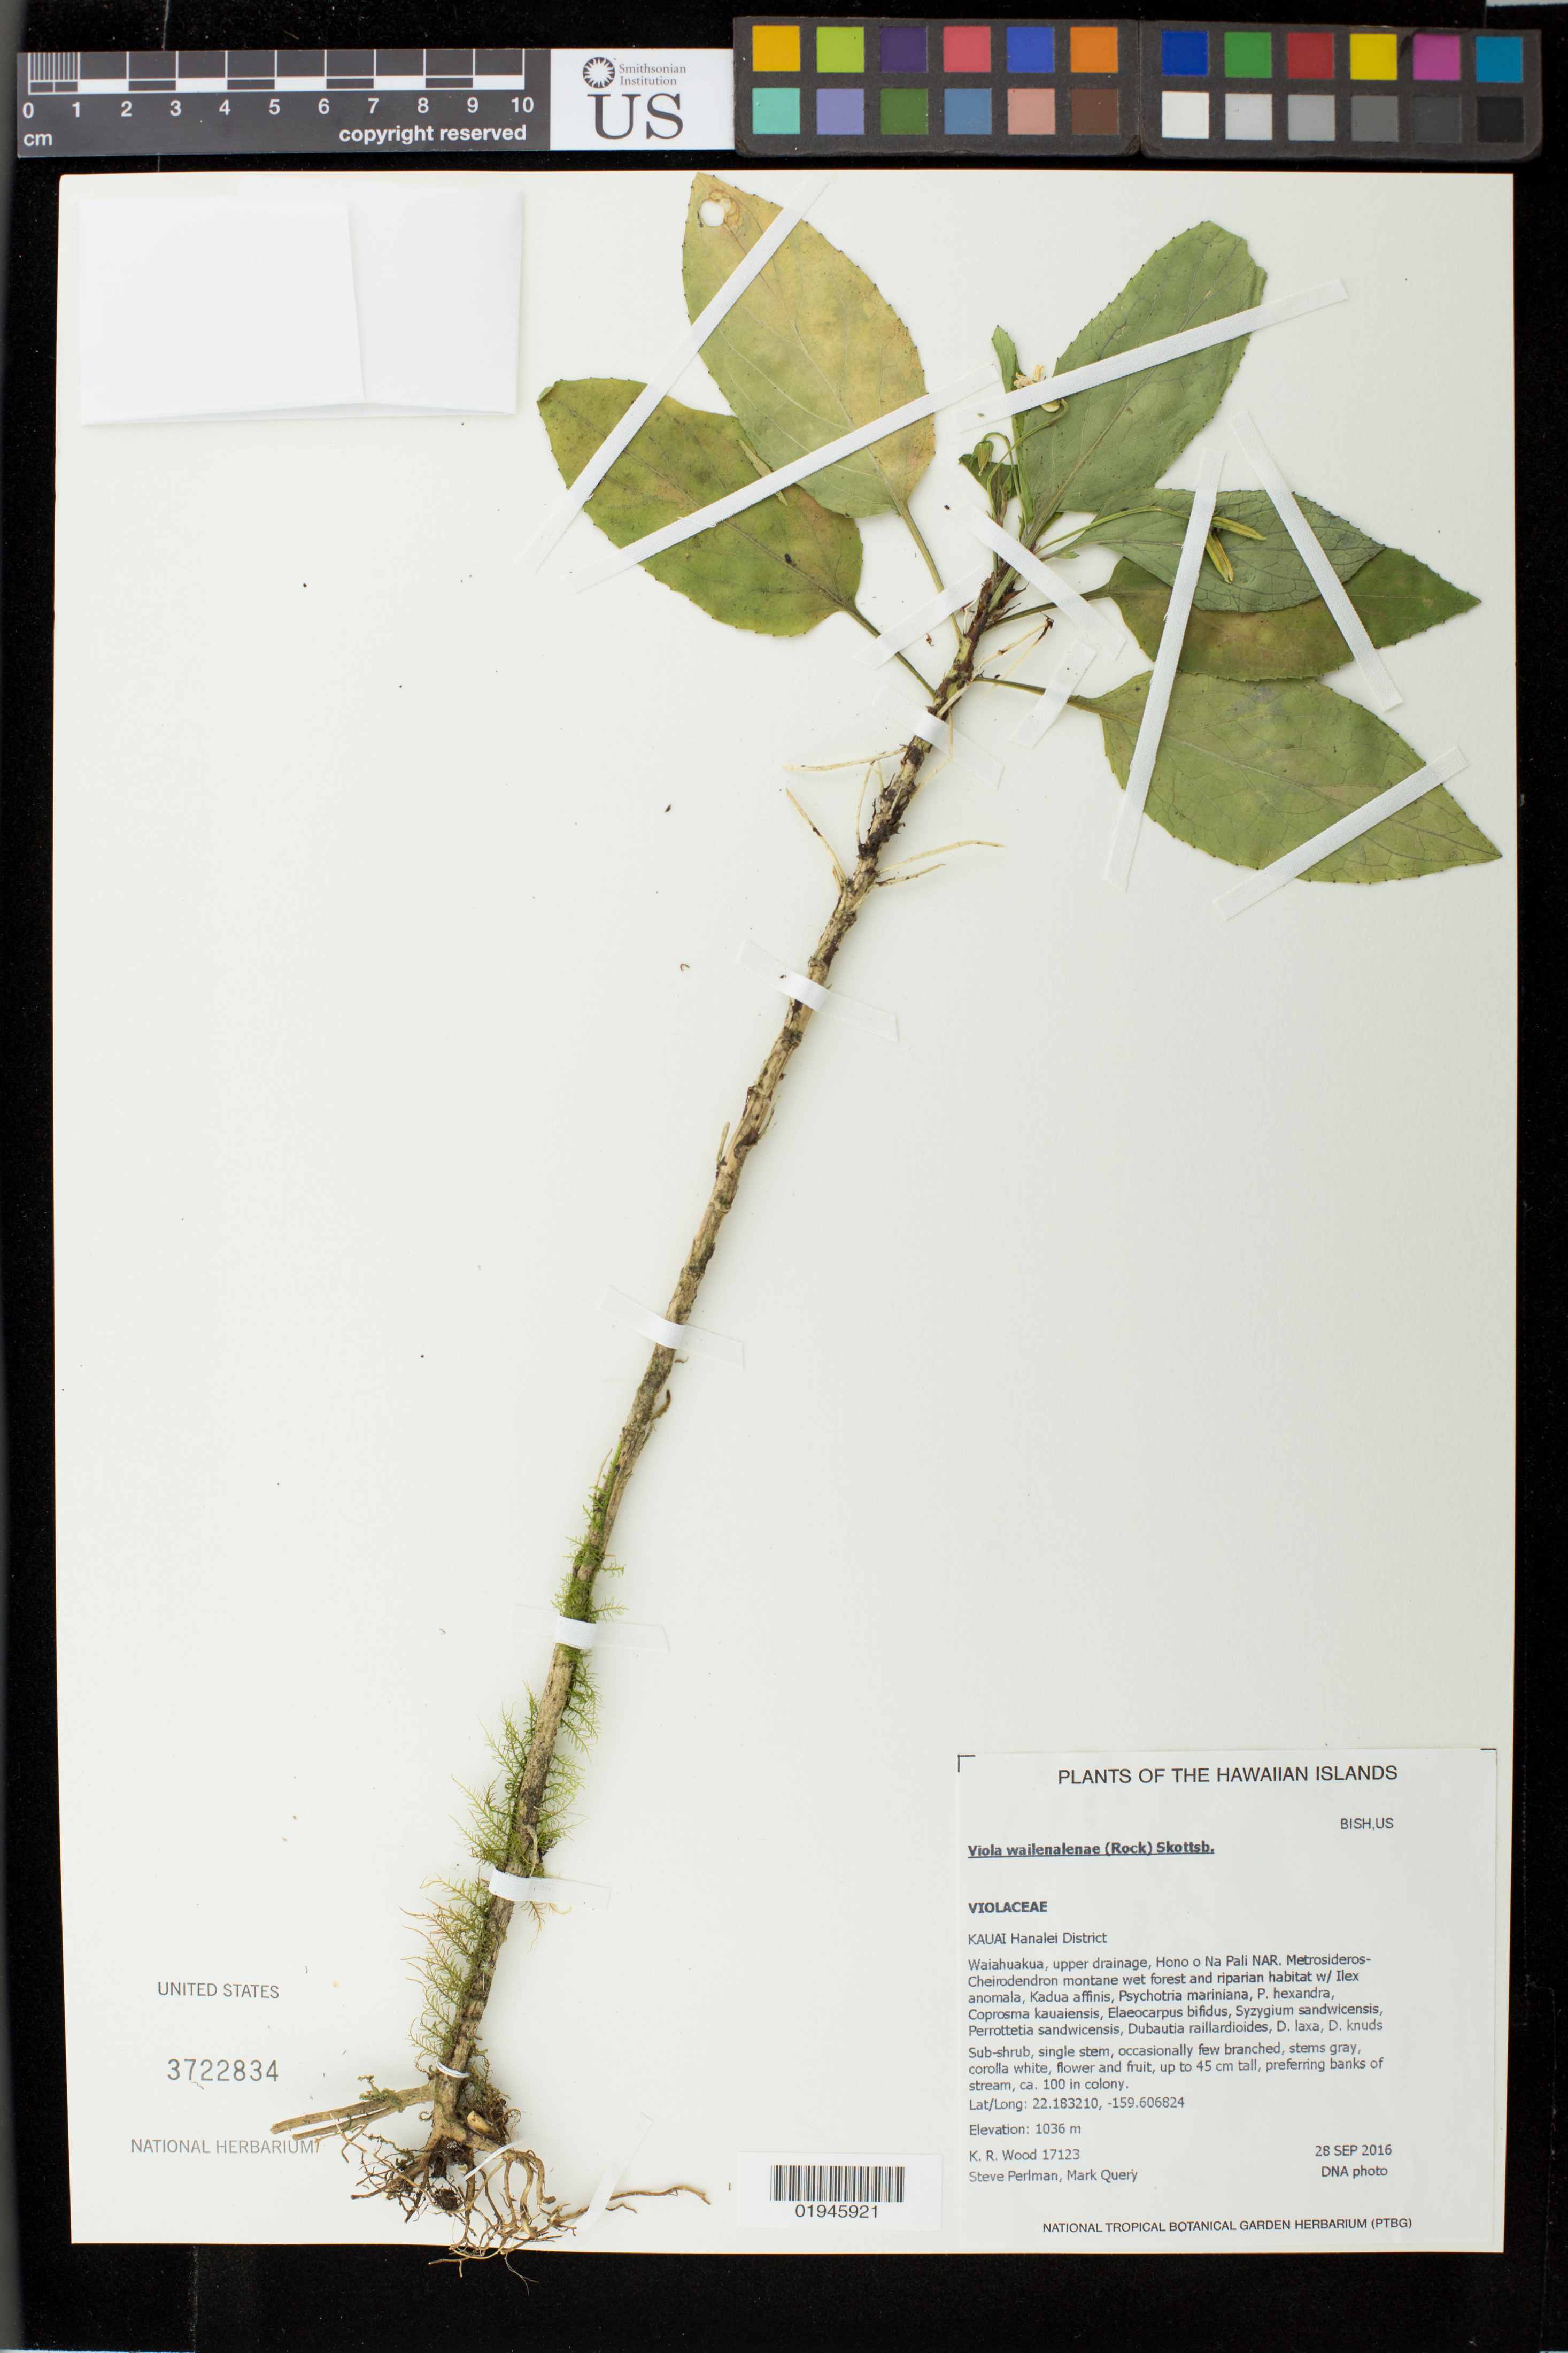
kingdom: Plantae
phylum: Tracheophyta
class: Magnoliopsida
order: Malpighiales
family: Violaceae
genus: Viola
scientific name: Viola wailenalenae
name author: (Rock) Skottsb.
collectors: K. R. Wood, S. P. Perlman & M. Query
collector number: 17123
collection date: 2016-09-28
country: United States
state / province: Hawaii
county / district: Kauai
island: Kaua'i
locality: Hanalei District, Waiahuakua, upper drainage, Hono o Na Pali NAR.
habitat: Montane wet forest and riparian habitat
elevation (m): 1036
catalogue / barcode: US 3722834